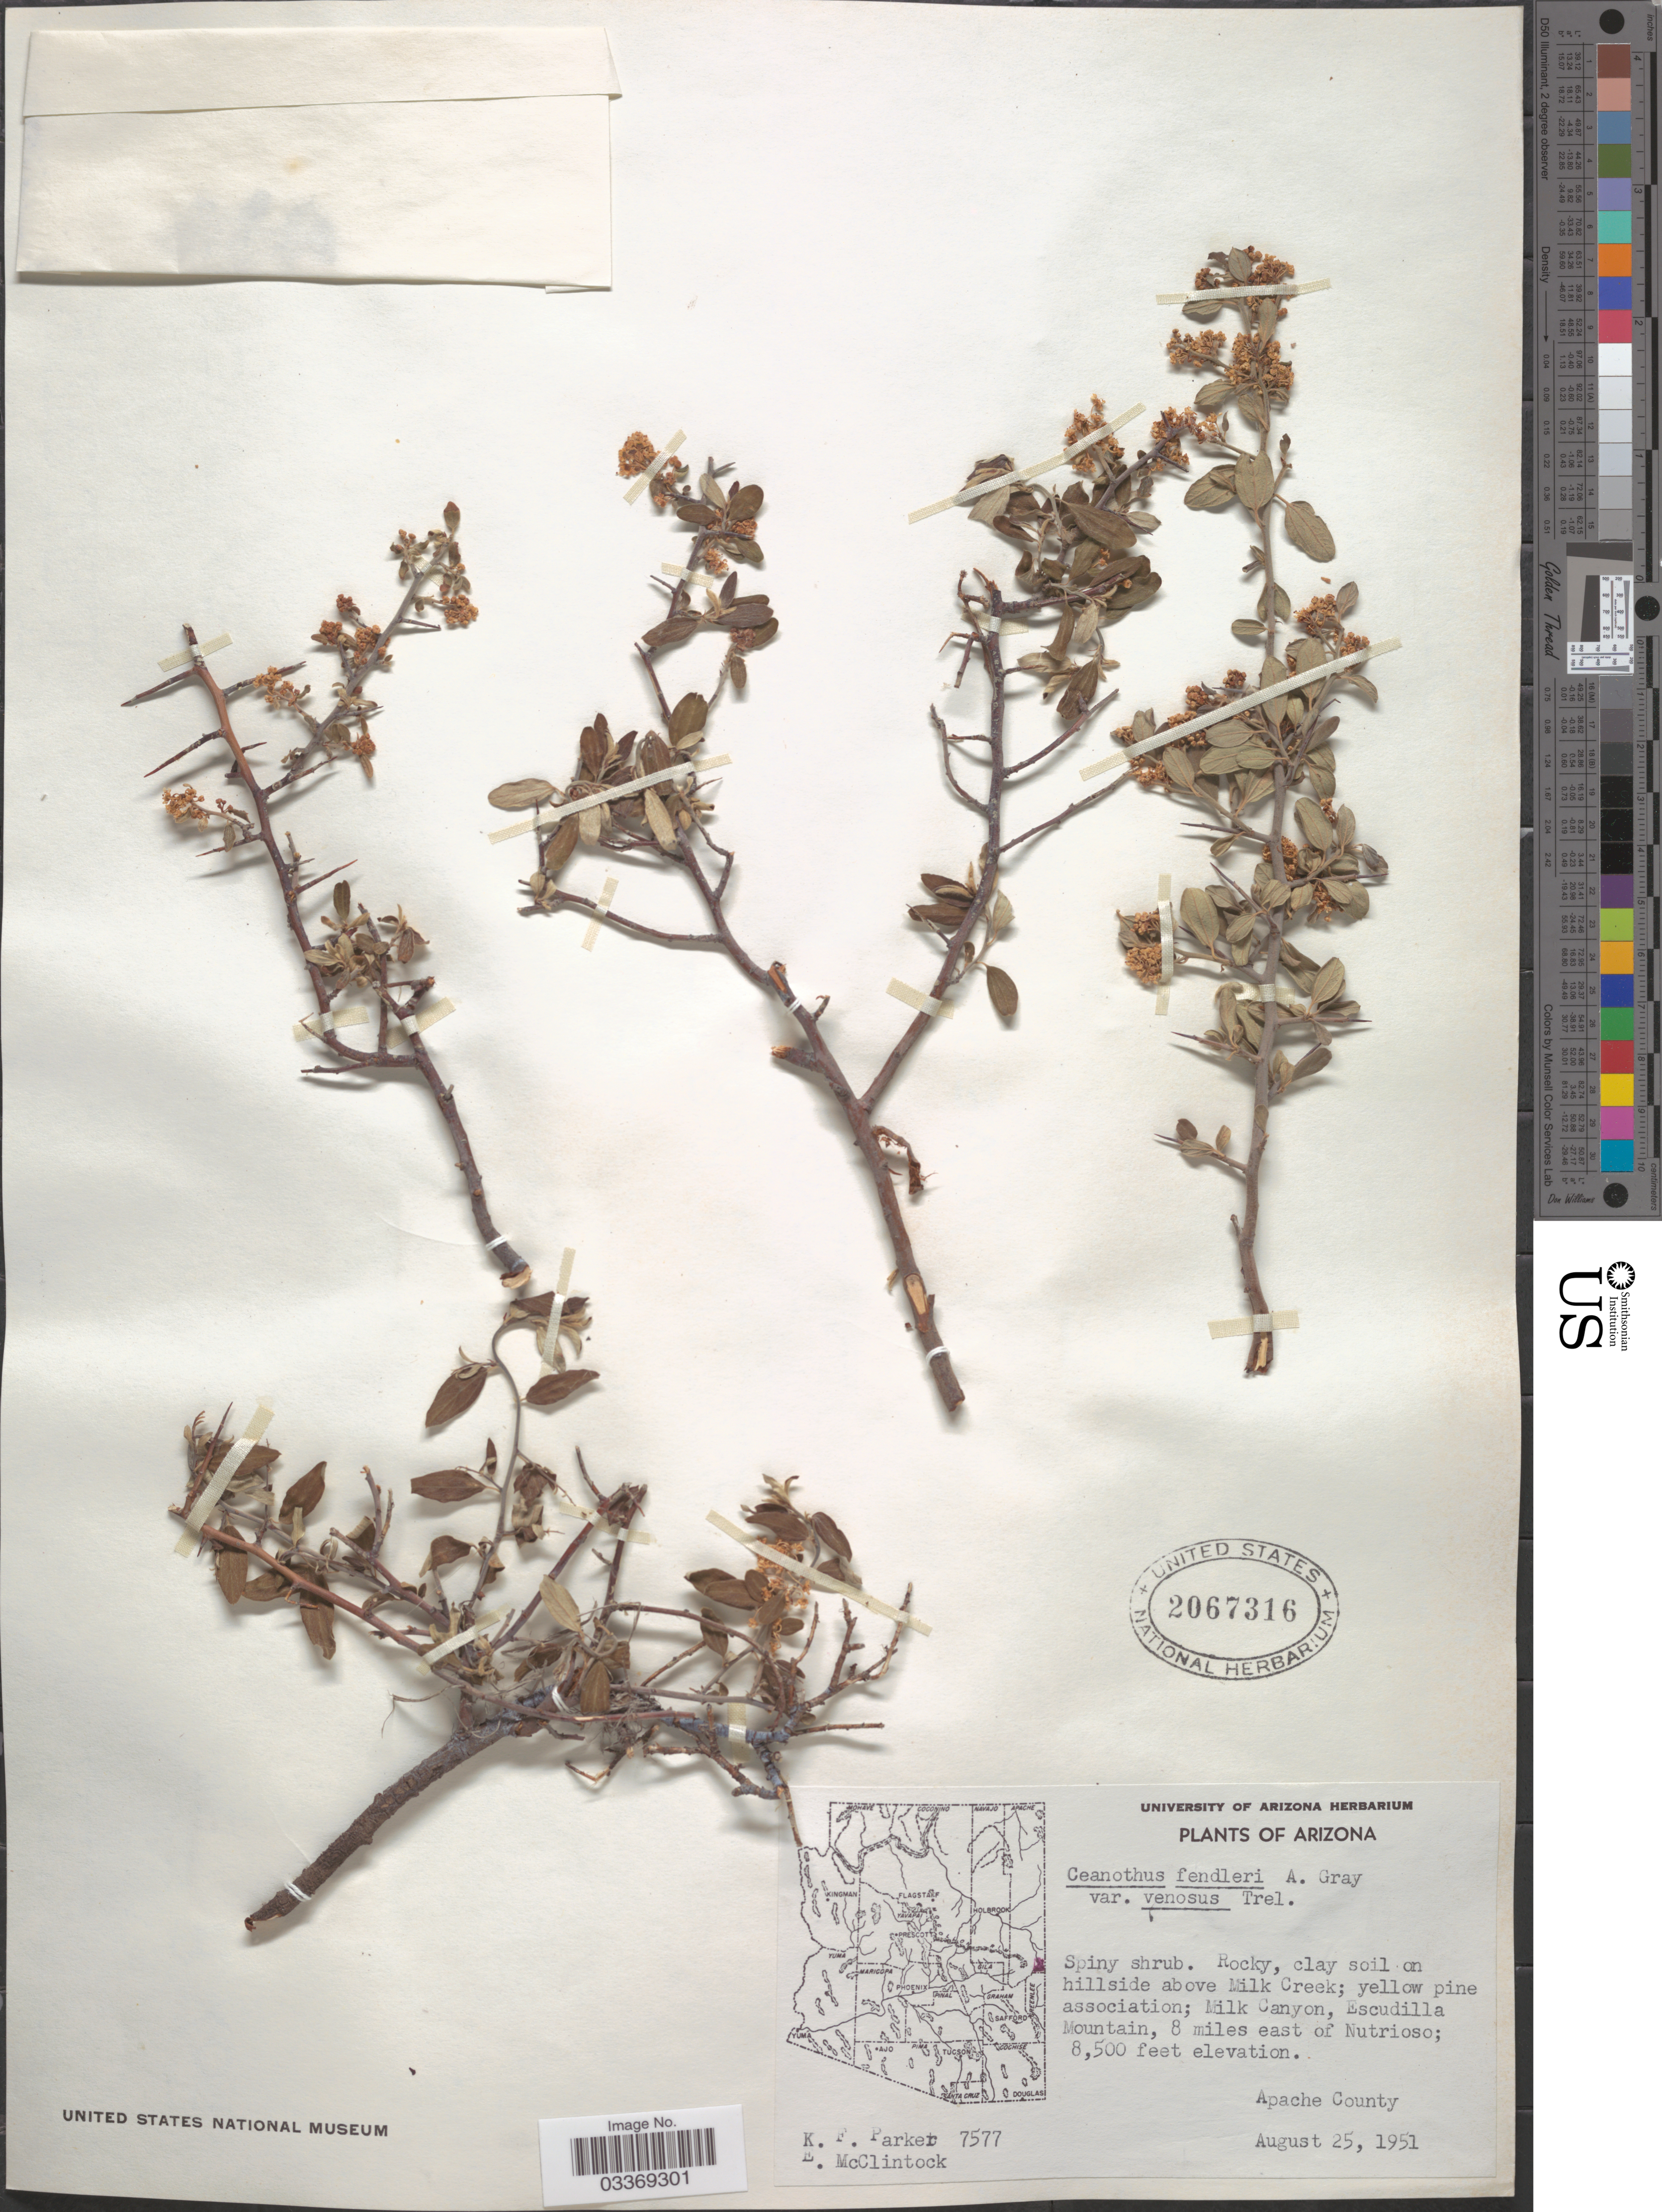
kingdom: Plantae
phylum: Tracheophyta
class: Magnoliopsida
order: Rosales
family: Rhamnaceae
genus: Ceanothus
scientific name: Ceanothus fendleri var. venosus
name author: (A. Gray) Trel.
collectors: K. F. Parker & E. McClintock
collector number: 7577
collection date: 1951-08-25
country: United States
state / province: Arizona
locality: Rocky, clay soil on hillside above Milk Creek; Milk Canyon, Escudilla Mountain, 8 miles east of Nutrioso, Apache County.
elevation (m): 2591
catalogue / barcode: US 2067316